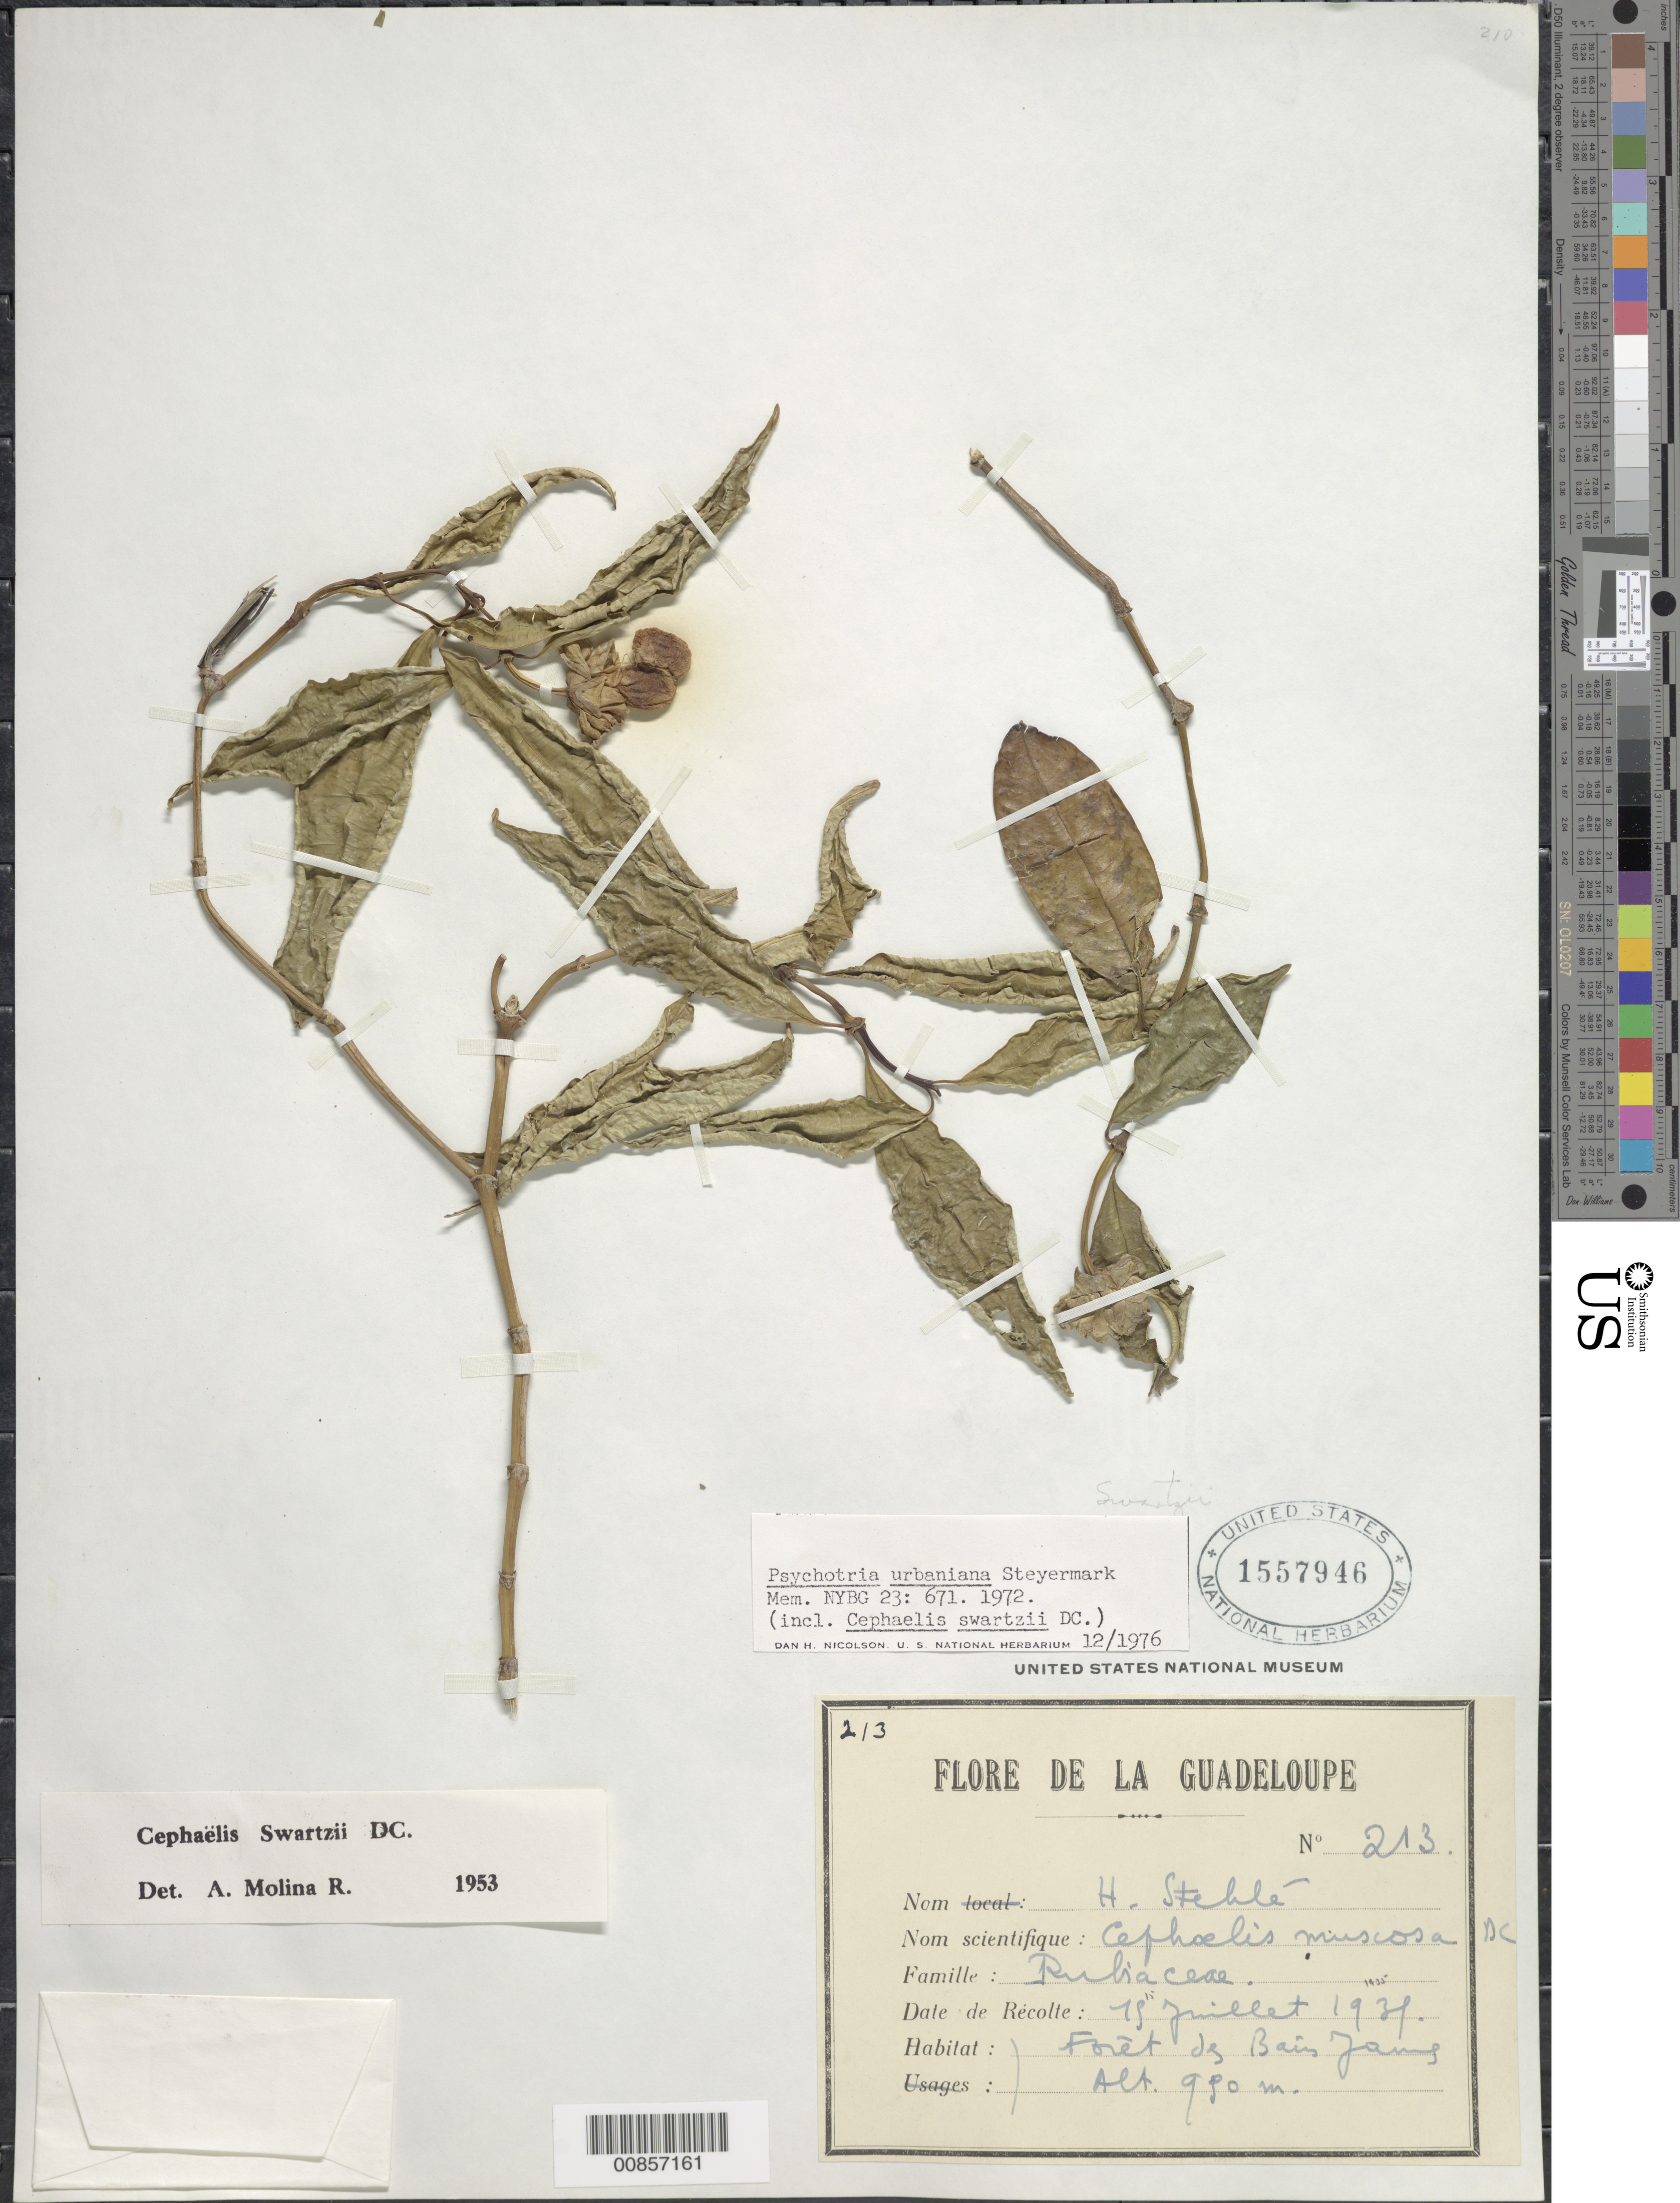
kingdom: Plantae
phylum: Tracheophyta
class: Magnoliopsida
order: Gentianales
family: Rubiaceae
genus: Psychotria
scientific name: Psychotria urbaniana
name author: Steyerm.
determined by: Nicolson, Dan H.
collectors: H. Stehlé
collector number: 213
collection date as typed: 15 Jul 1935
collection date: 1935-07-15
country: Guadeloupe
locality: Bains Jaunes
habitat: Forêt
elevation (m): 950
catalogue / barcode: US 1557946